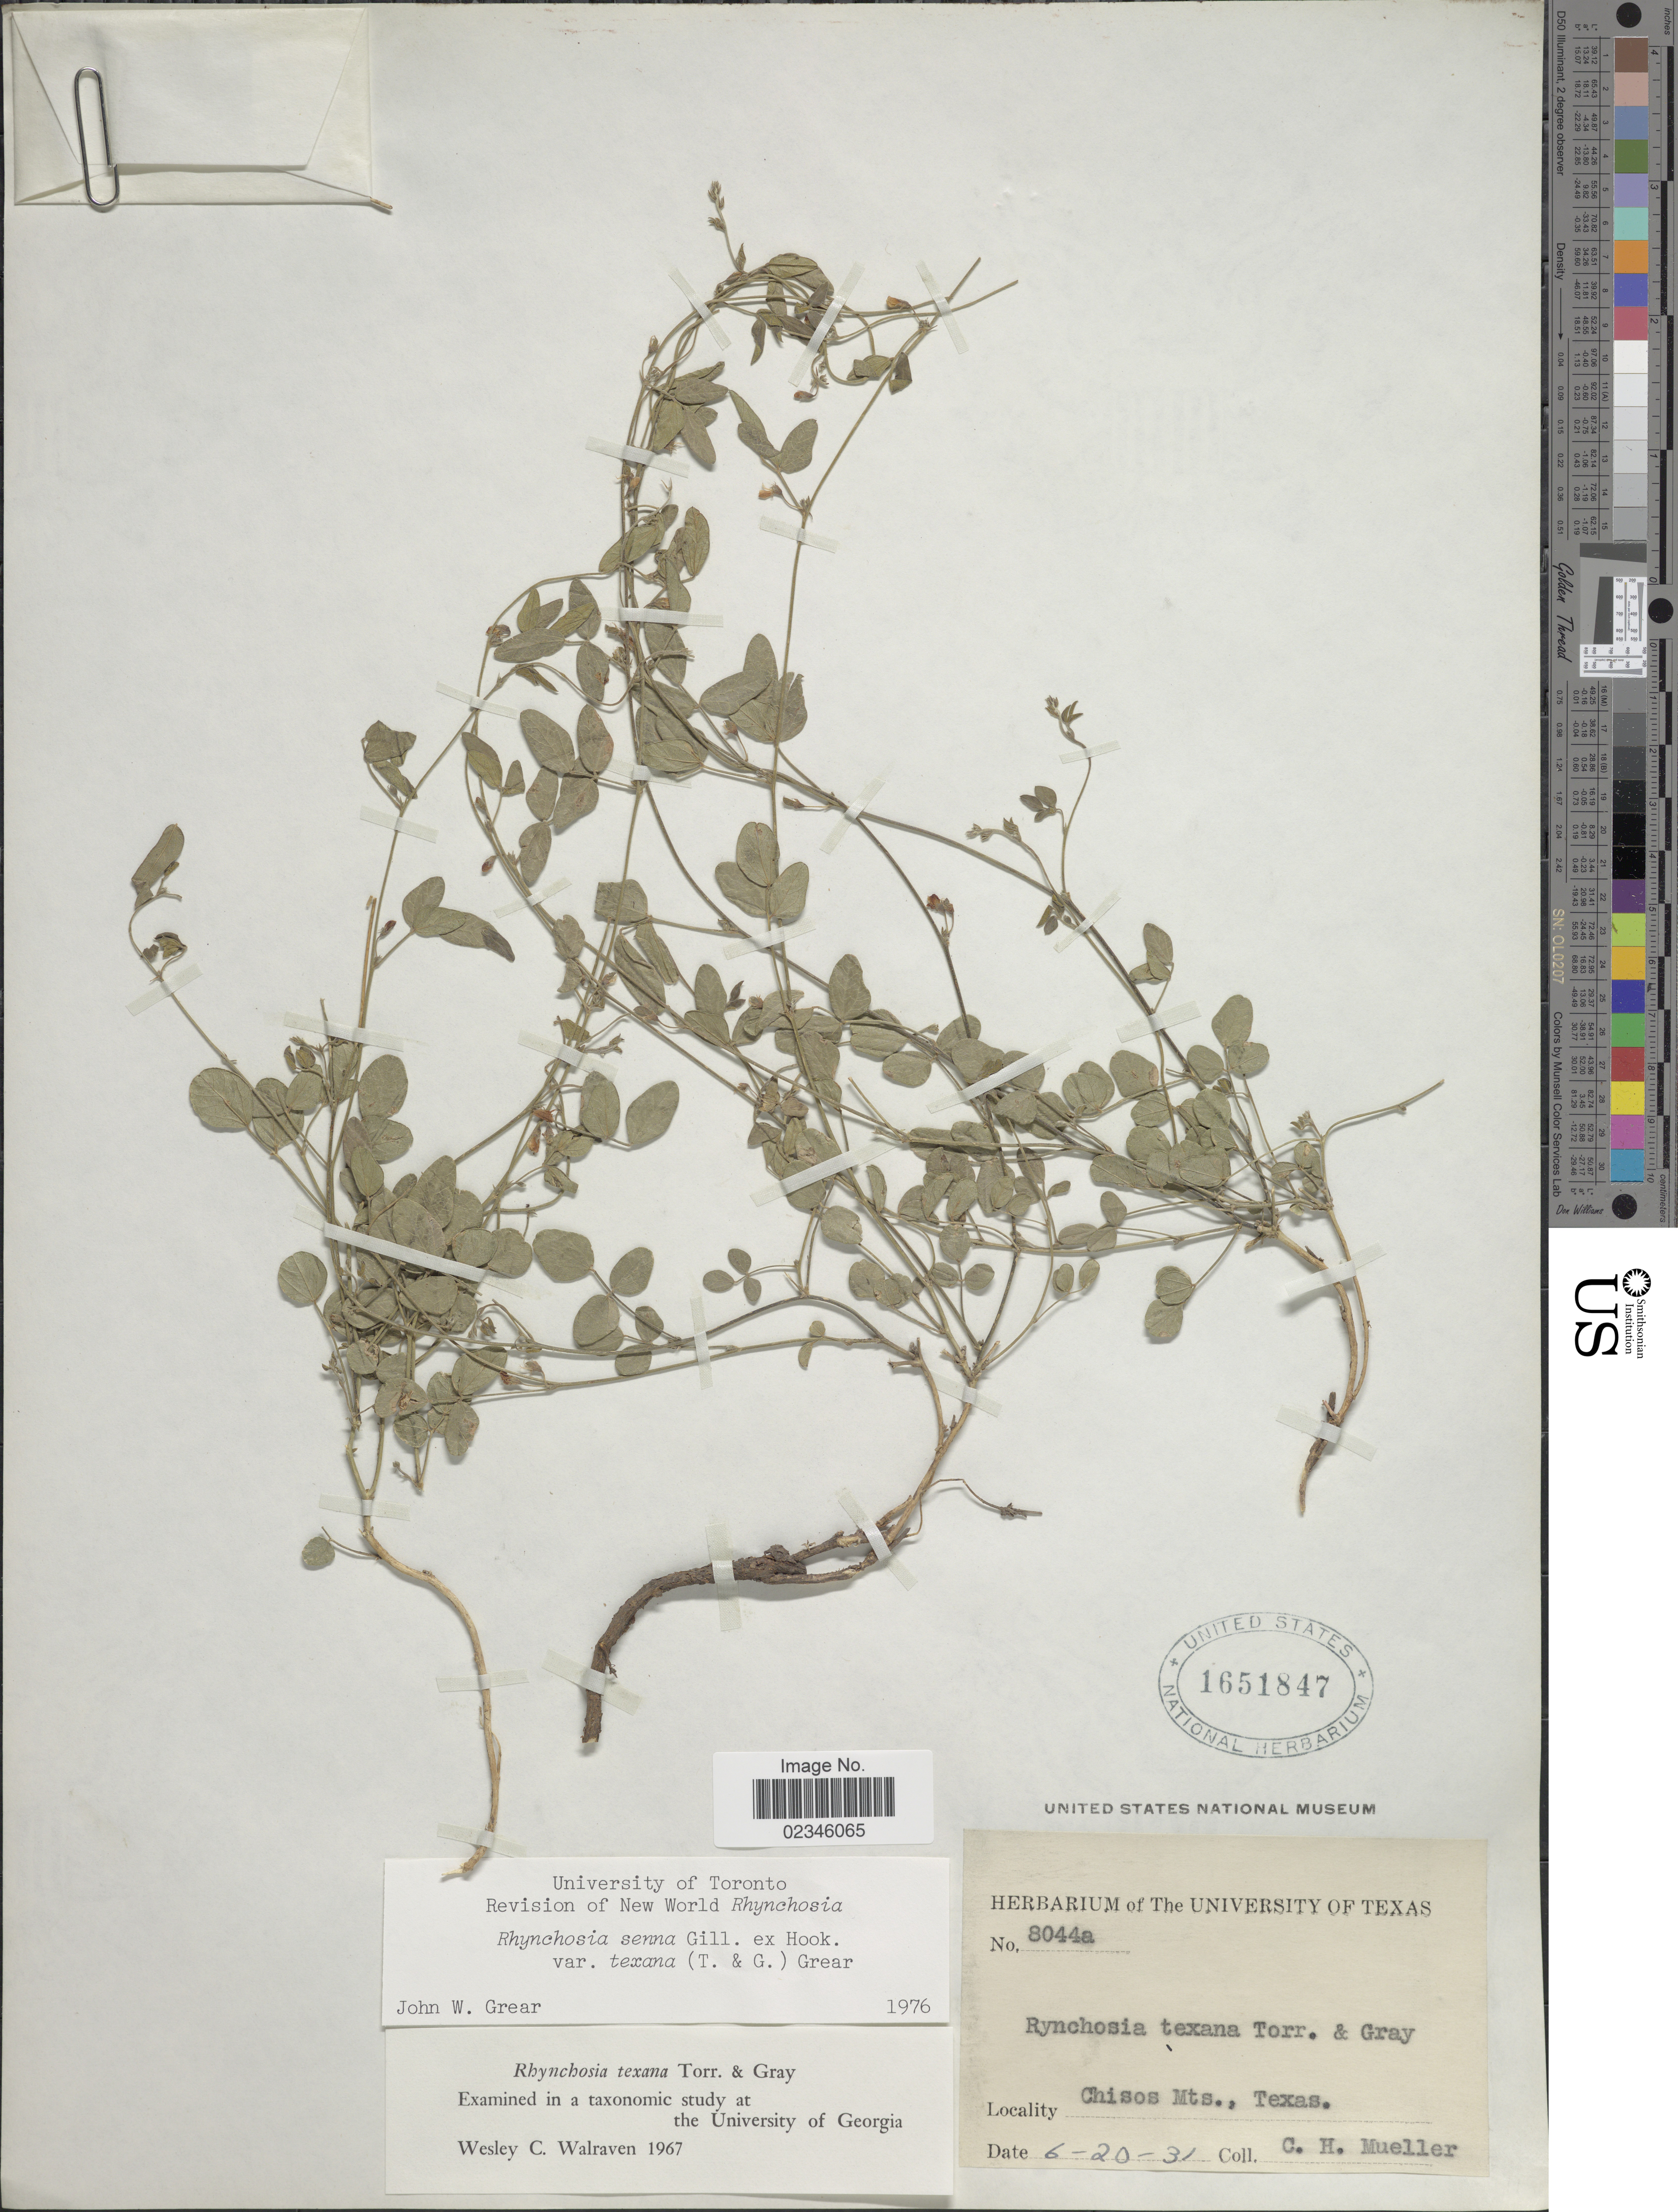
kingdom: Plantae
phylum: Tracheophyta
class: Magnoliopsida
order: Fabales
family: Fabaceae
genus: Rhynchosia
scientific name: Rhynchosia senna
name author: Gillies ex Hook.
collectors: C. H. Mueller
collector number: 8044a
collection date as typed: Transcribed d/m/y: 20/6/31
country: United States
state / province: Texas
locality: Chisos Mts.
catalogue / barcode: US 1651847